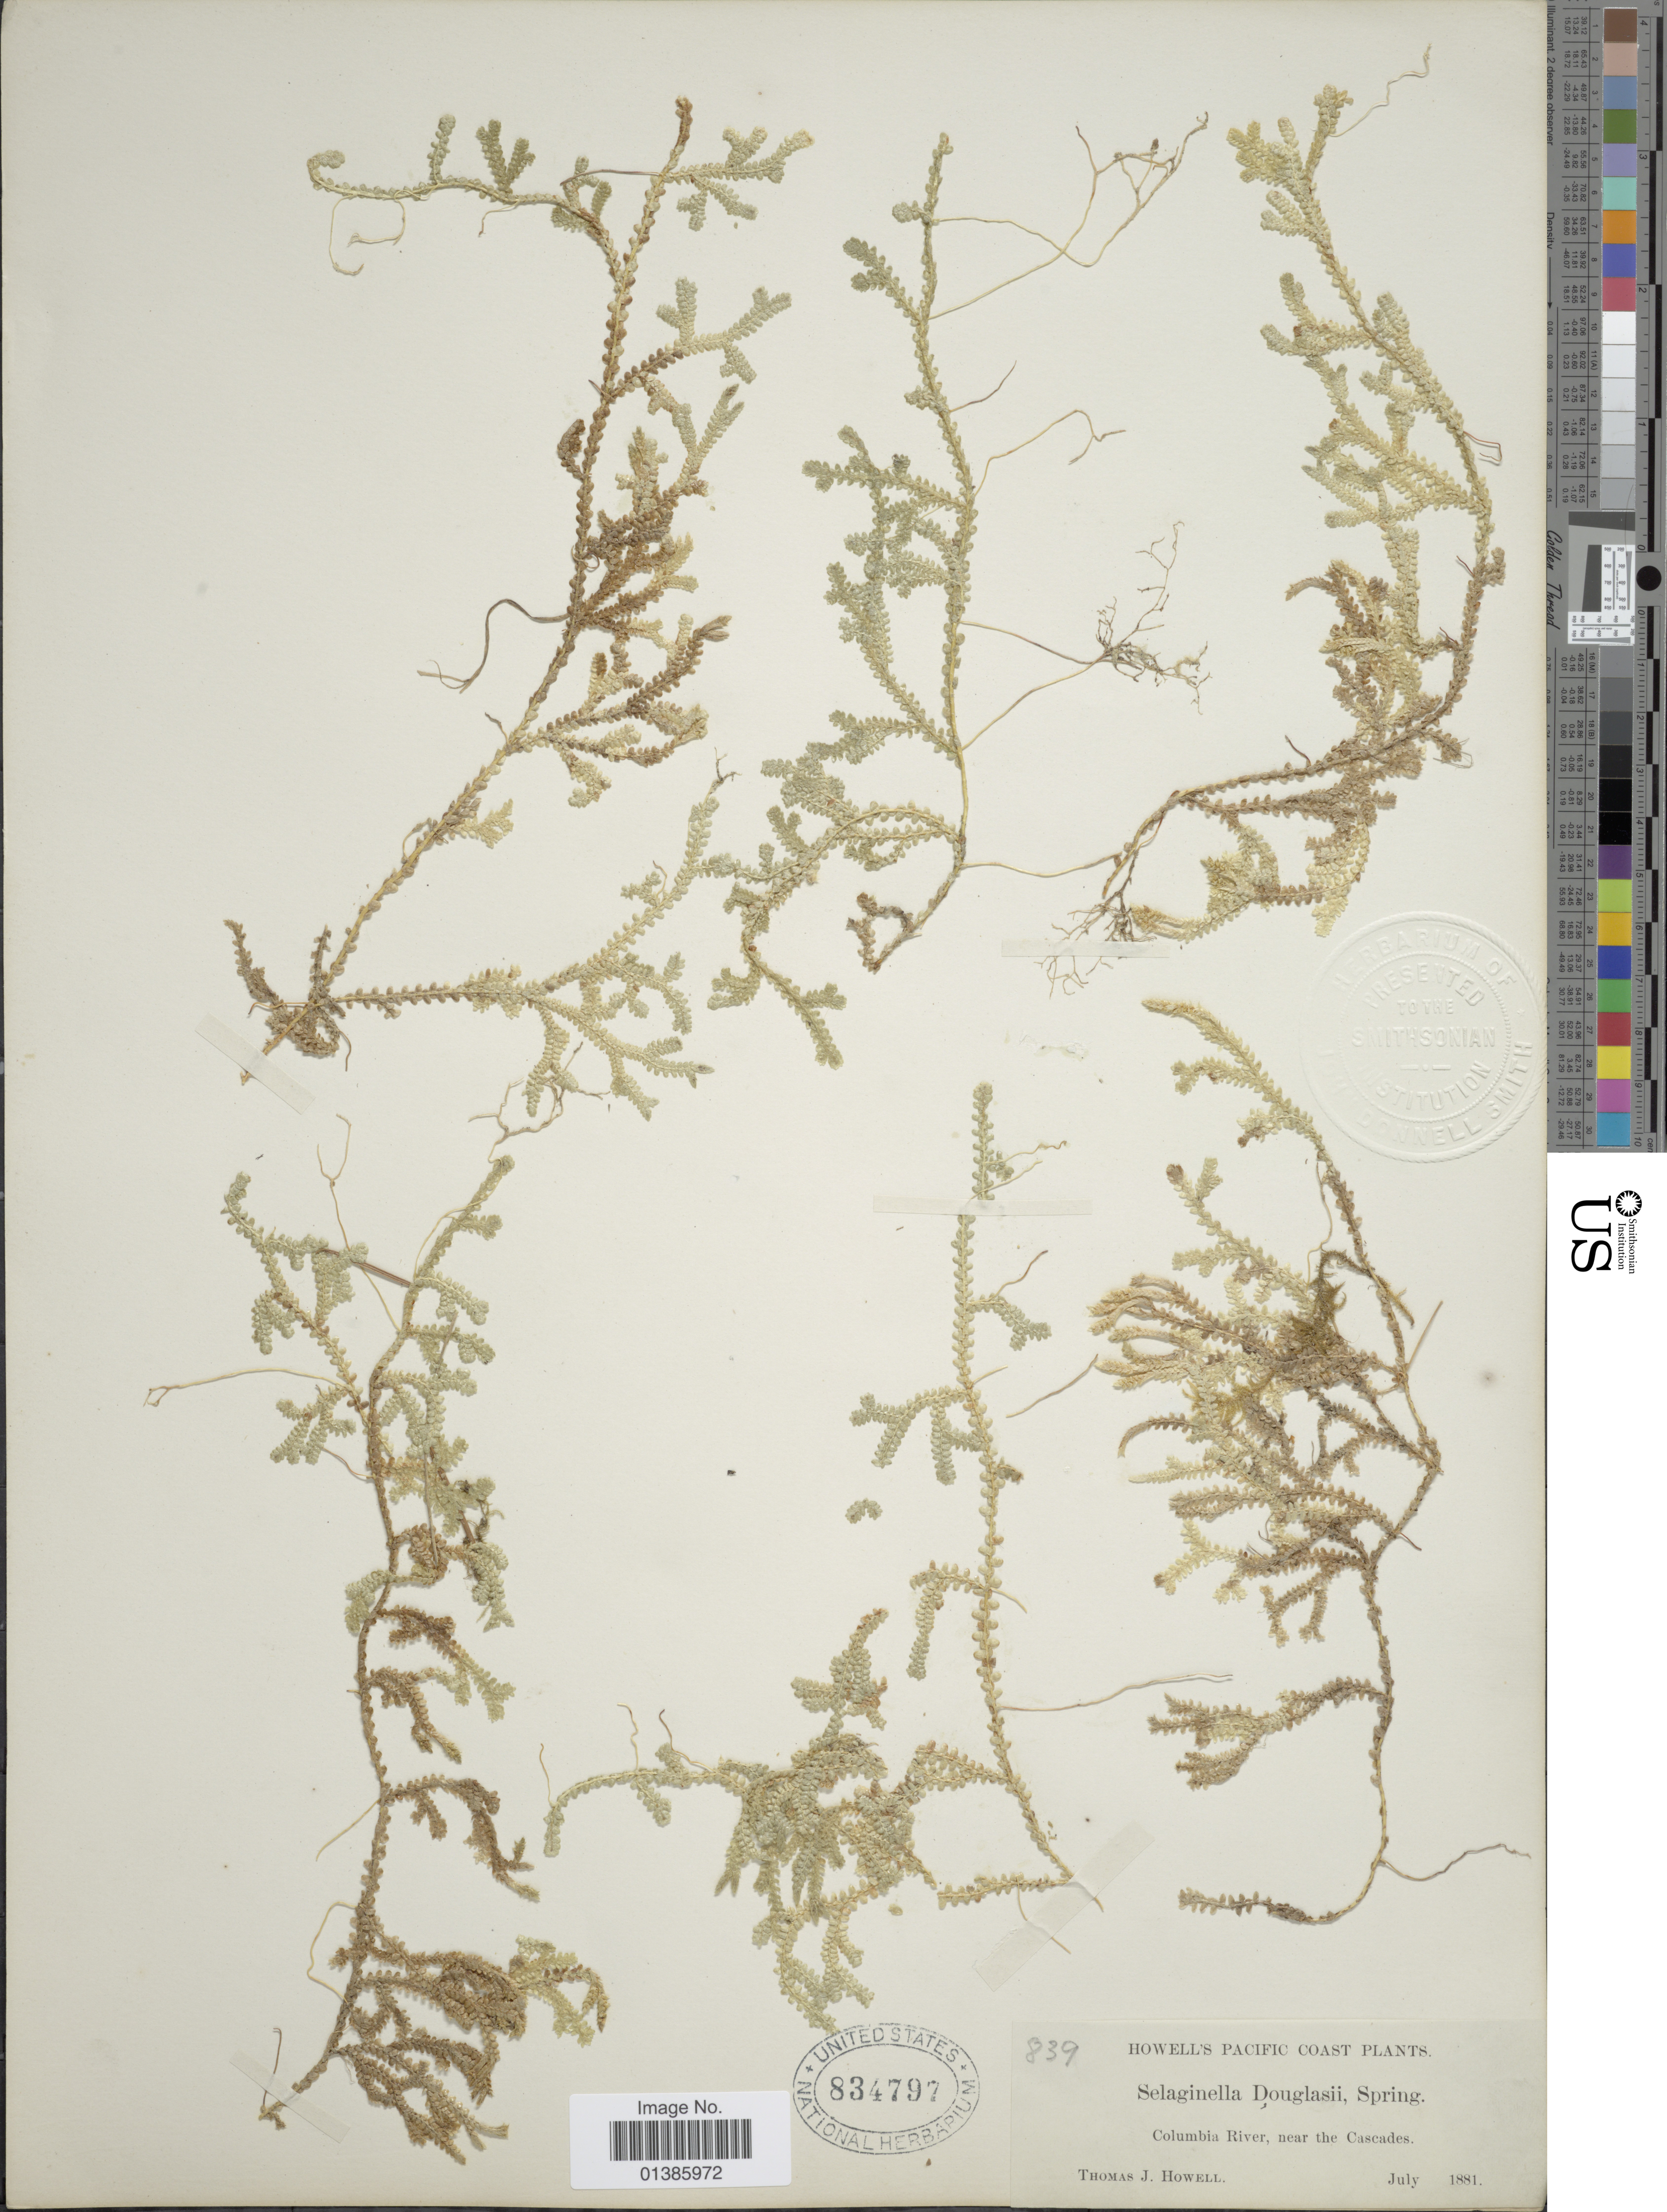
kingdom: Plantae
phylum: Tracheophyta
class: Lycopodiopsida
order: Selaginellales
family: Selaginellaceae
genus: Selaginella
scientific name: Selaginella douglasii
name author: (Hook. & Grev.) Spring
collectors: T. J. Howell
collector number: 839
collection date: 1881-07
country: Burkina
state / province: Cascades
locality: Howell's Pacific Coast plants. Columbia River.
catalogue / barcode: US 834797